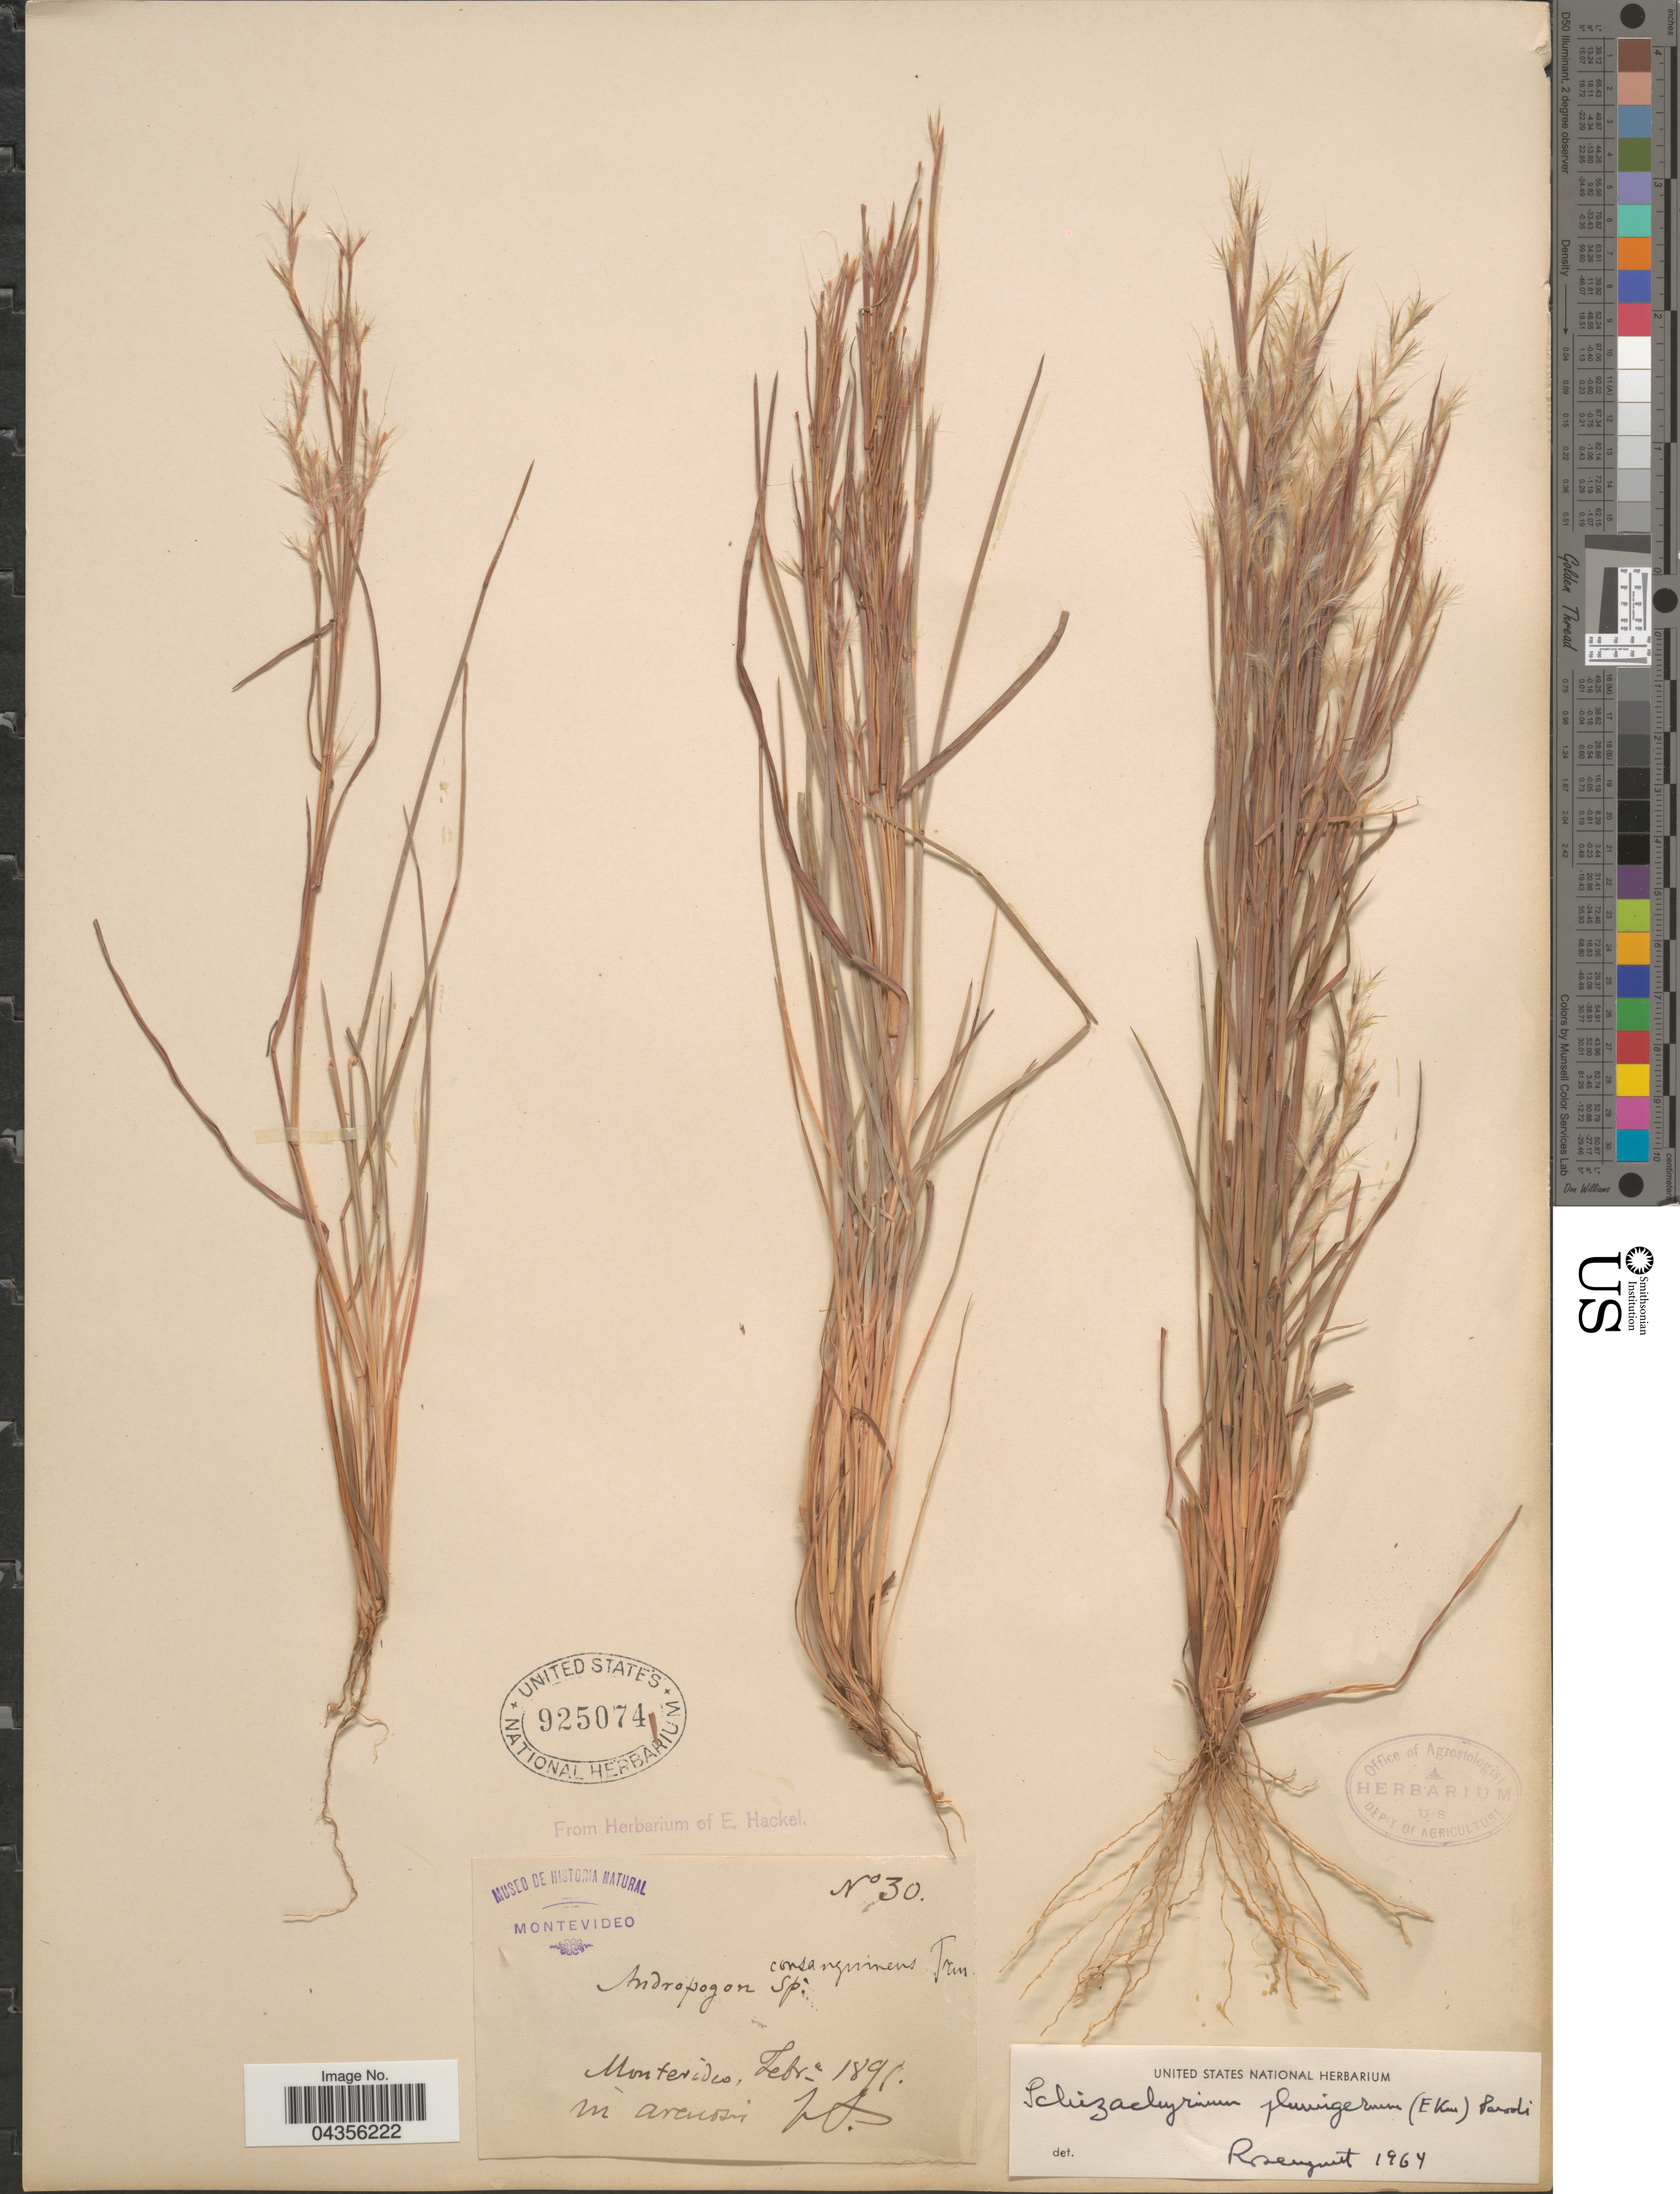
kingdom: Plantae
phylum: Tracheophyta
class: Liliopsida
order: Poales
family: Poaceae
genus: Schizachyrium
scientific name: Schizachyrium condensatum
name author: (Kunth) Nees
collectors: ex herb. E. Hackel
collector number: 30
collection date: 1891-02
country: Uruguay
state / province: Montevideo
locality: In arenosi.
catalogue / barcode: US 925074